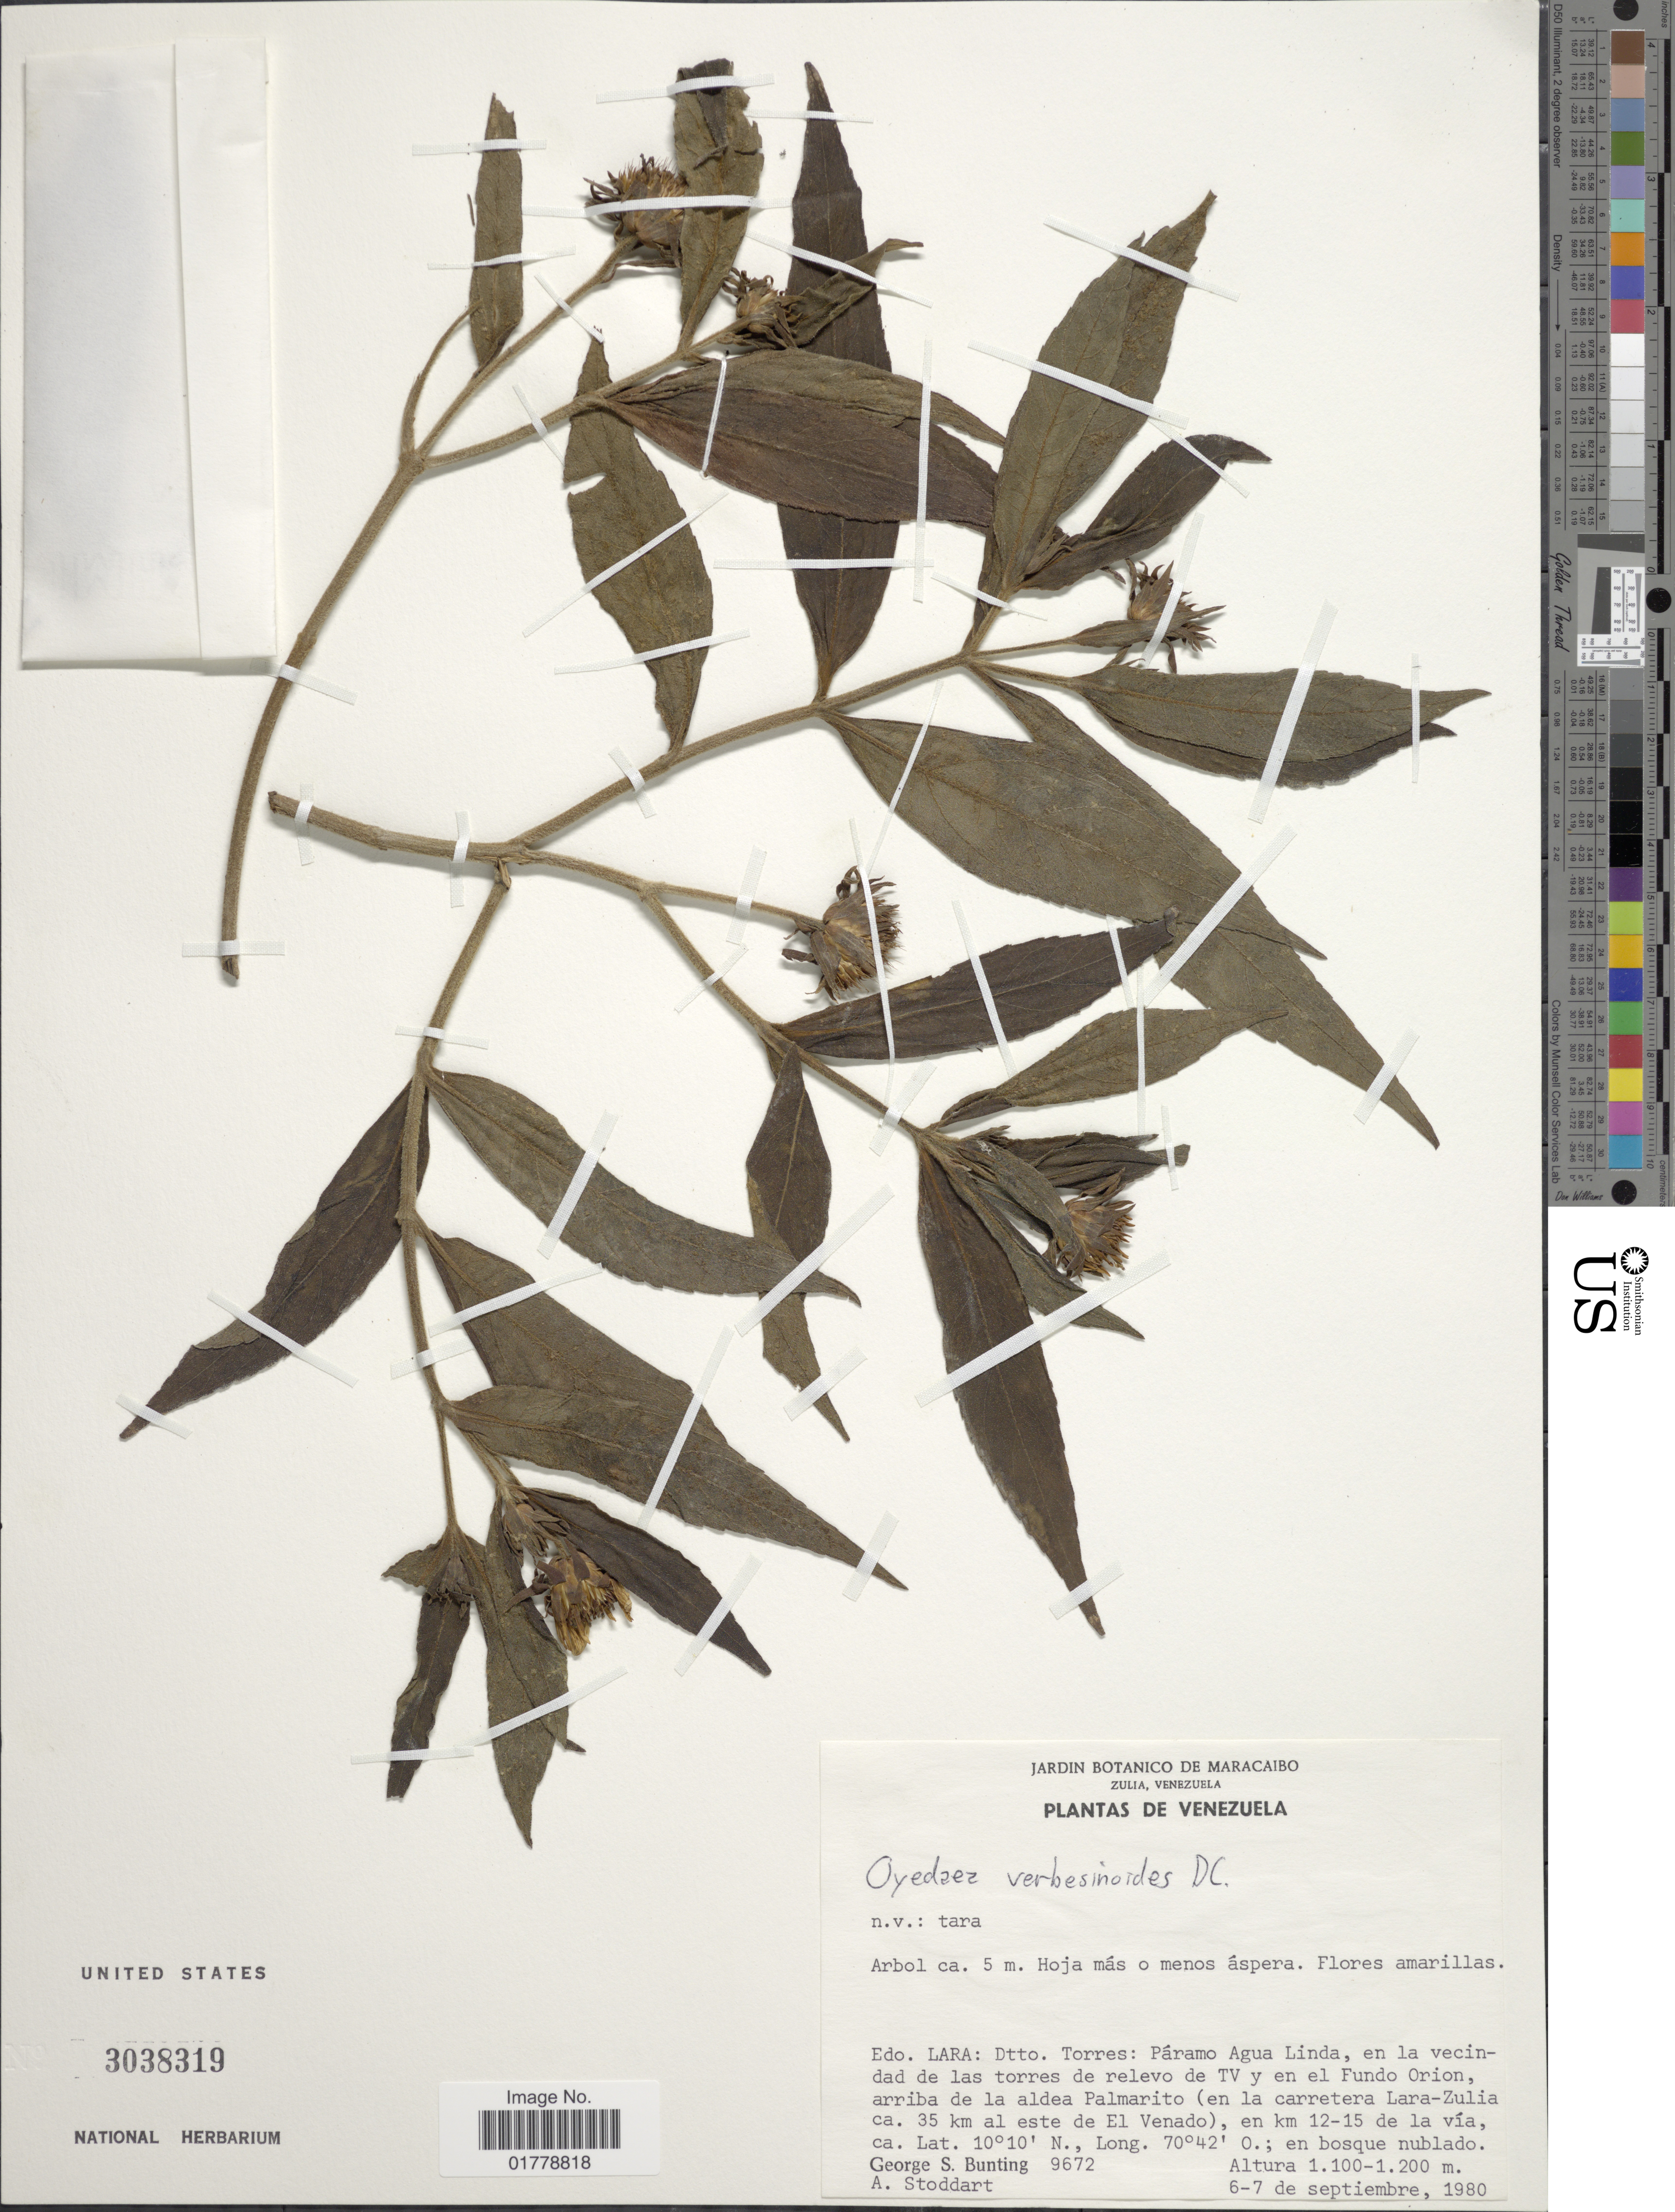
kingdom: Plantae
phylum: Tracheophyta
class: Magnoliopsida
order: Asterales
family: Asteraceae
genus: Oyedaea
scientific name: Oyedaea verbesinoides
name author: DC.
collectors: G. S. Bunting & A. Stoddart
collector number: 9672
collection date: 1980-09-06/1980-09-07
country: Venezuela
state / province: Lara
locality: Edo. Lara: Dtto. Torres: Páramo Agua Linda, en la vecindad de las torres de relevo de TV y en el Fundo Orion, arriba de la aldea Palmarito (en la carretera Lara-Zulia ca. 35 km al este de El Venado), en km 12-15 de la vía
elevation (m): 1100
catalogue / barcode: US 3038319